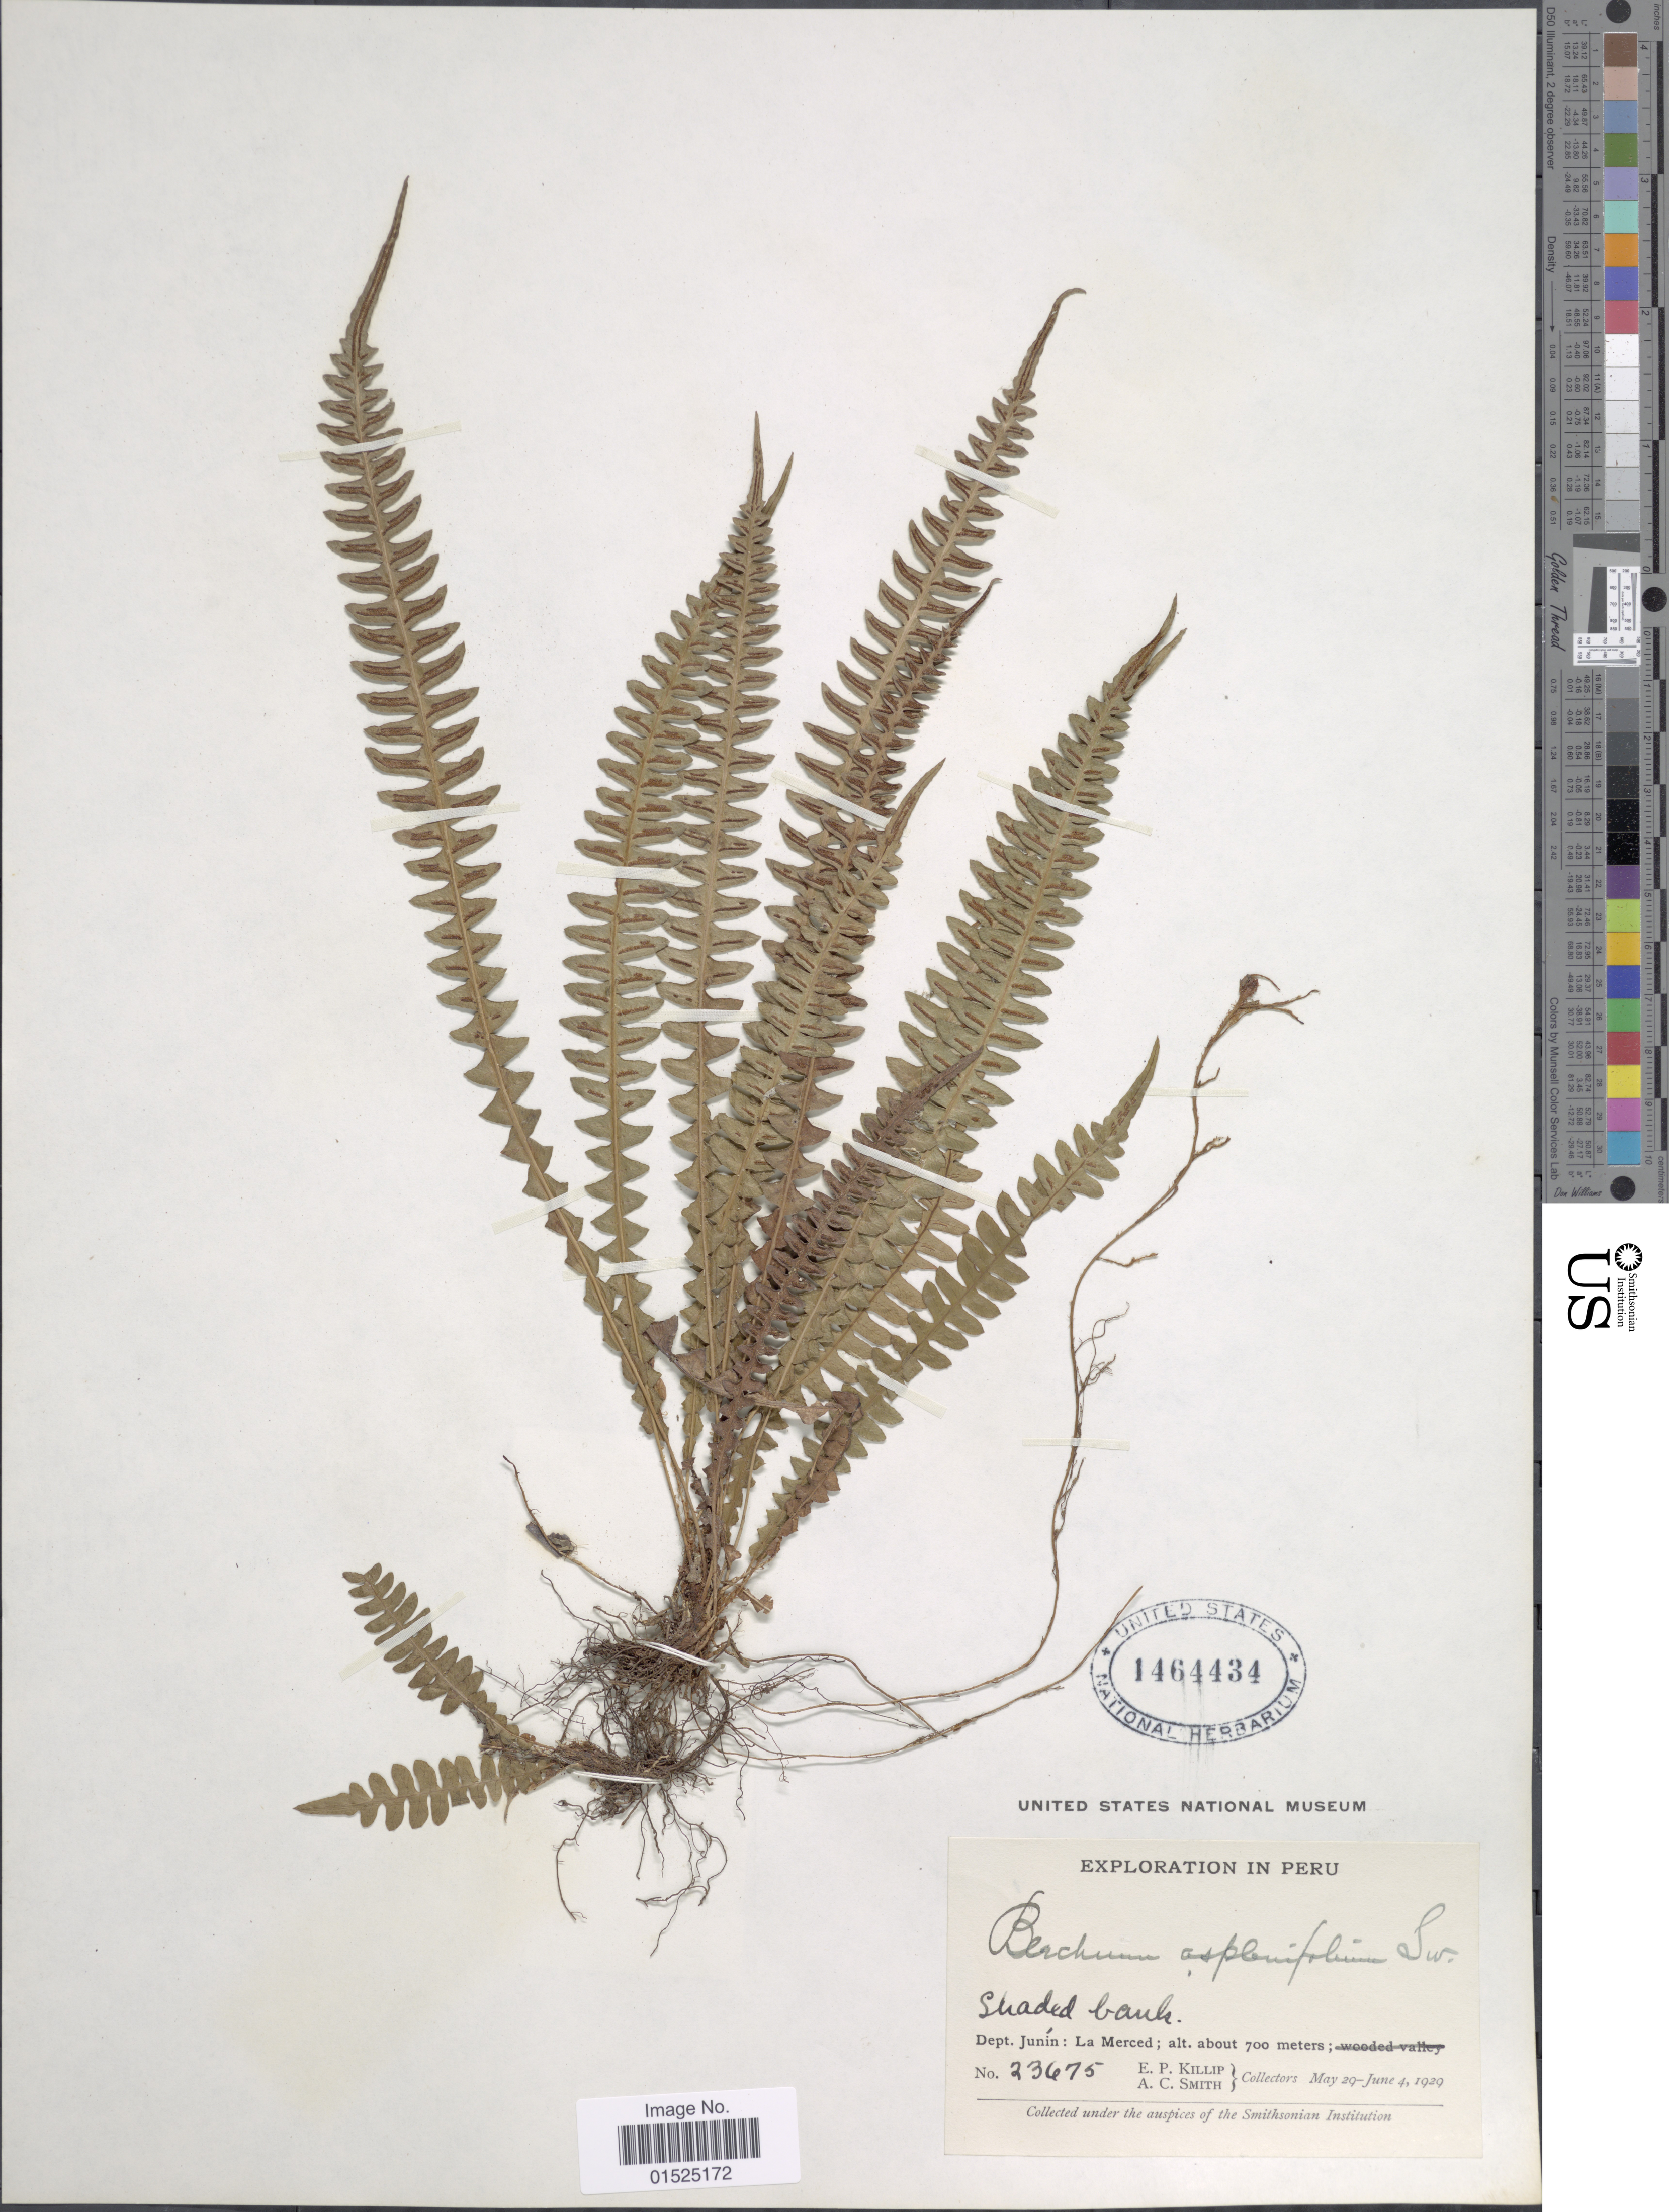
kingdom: Plantae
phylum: Tracheophyta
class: Polypodiopsida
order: Polypodiales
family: Blechnaceae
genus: Blechnum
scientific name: Blechnum asplenioides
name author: Sw.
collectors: E. P. Killip & A. C. Smith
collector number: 23675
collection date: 1929-05-29/1929-06-04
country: Peru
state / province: Junín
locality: La Merced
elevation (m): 700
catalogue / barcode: US 1464434